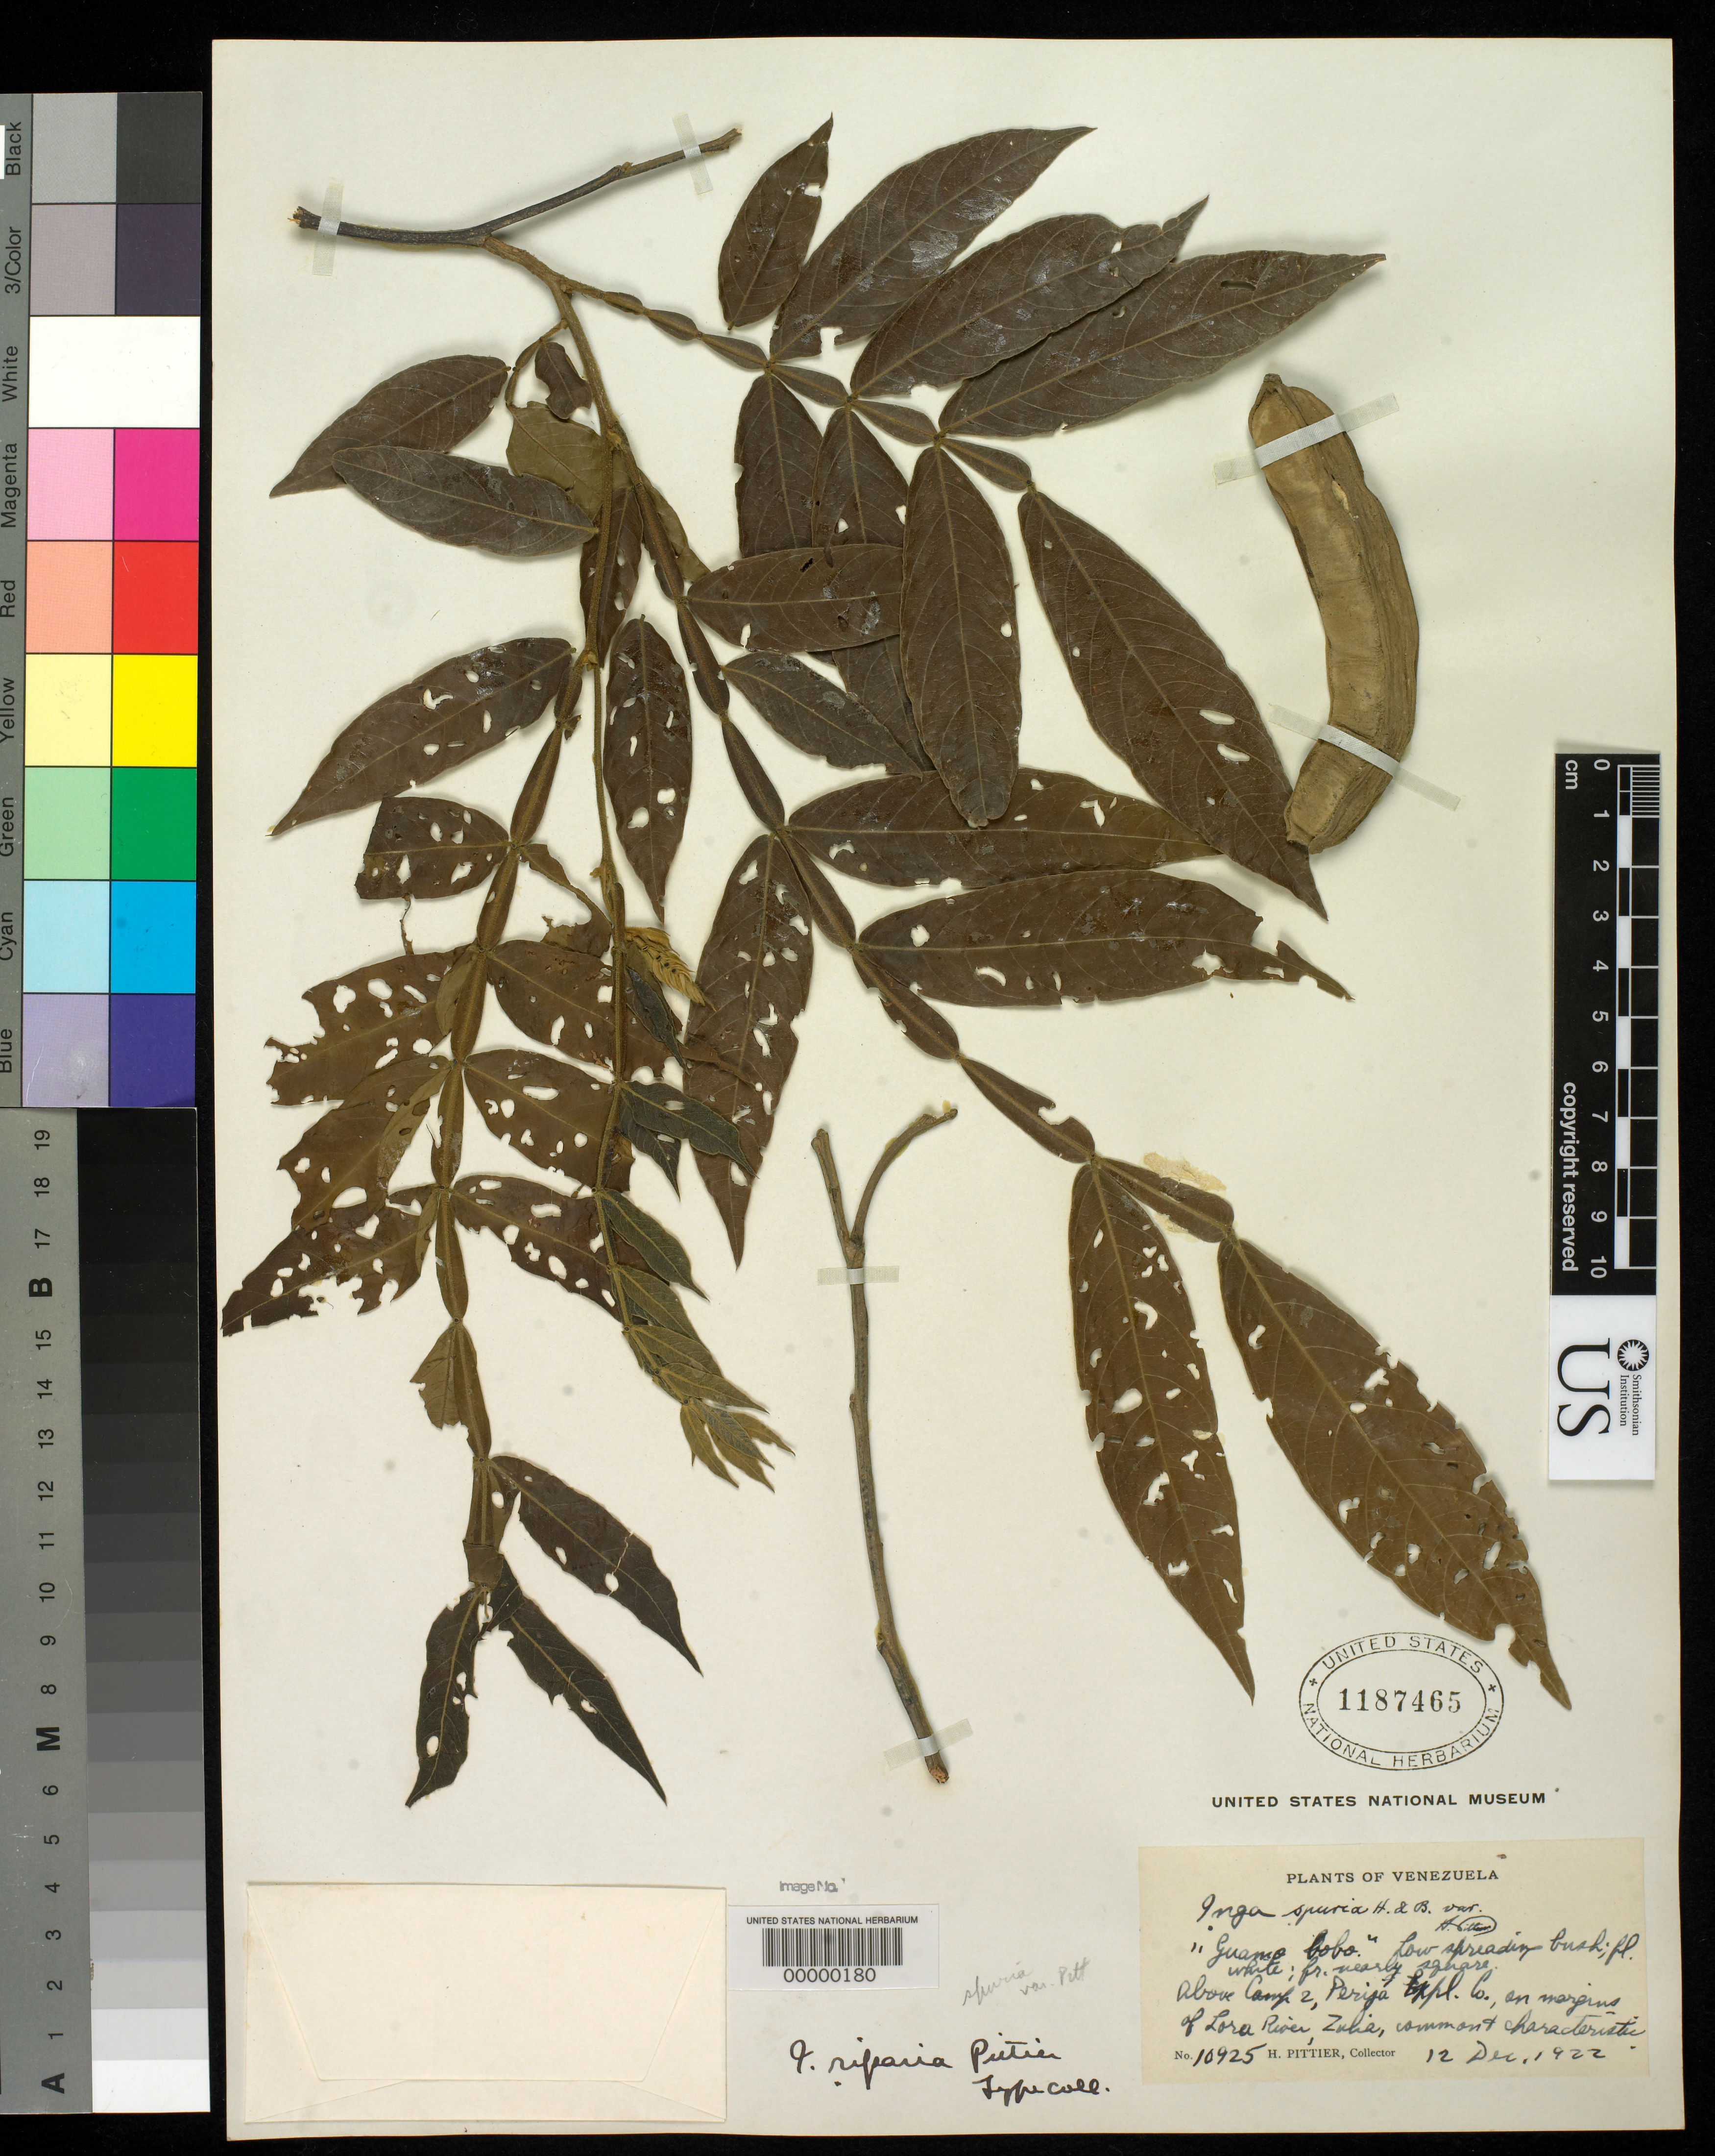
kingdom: Plantae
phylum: Tracheophyta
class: Magnoliopsida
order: Fabales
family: Fabaceae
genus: Inga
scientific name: Inga riparia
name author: Pittier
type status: Isotype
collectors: H. F. Pittier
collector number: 10925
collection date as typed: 12 Dec 1922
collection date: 1922-12-12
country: Venezuela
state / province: Zulia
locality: Lora River.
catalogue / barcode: US 1187465